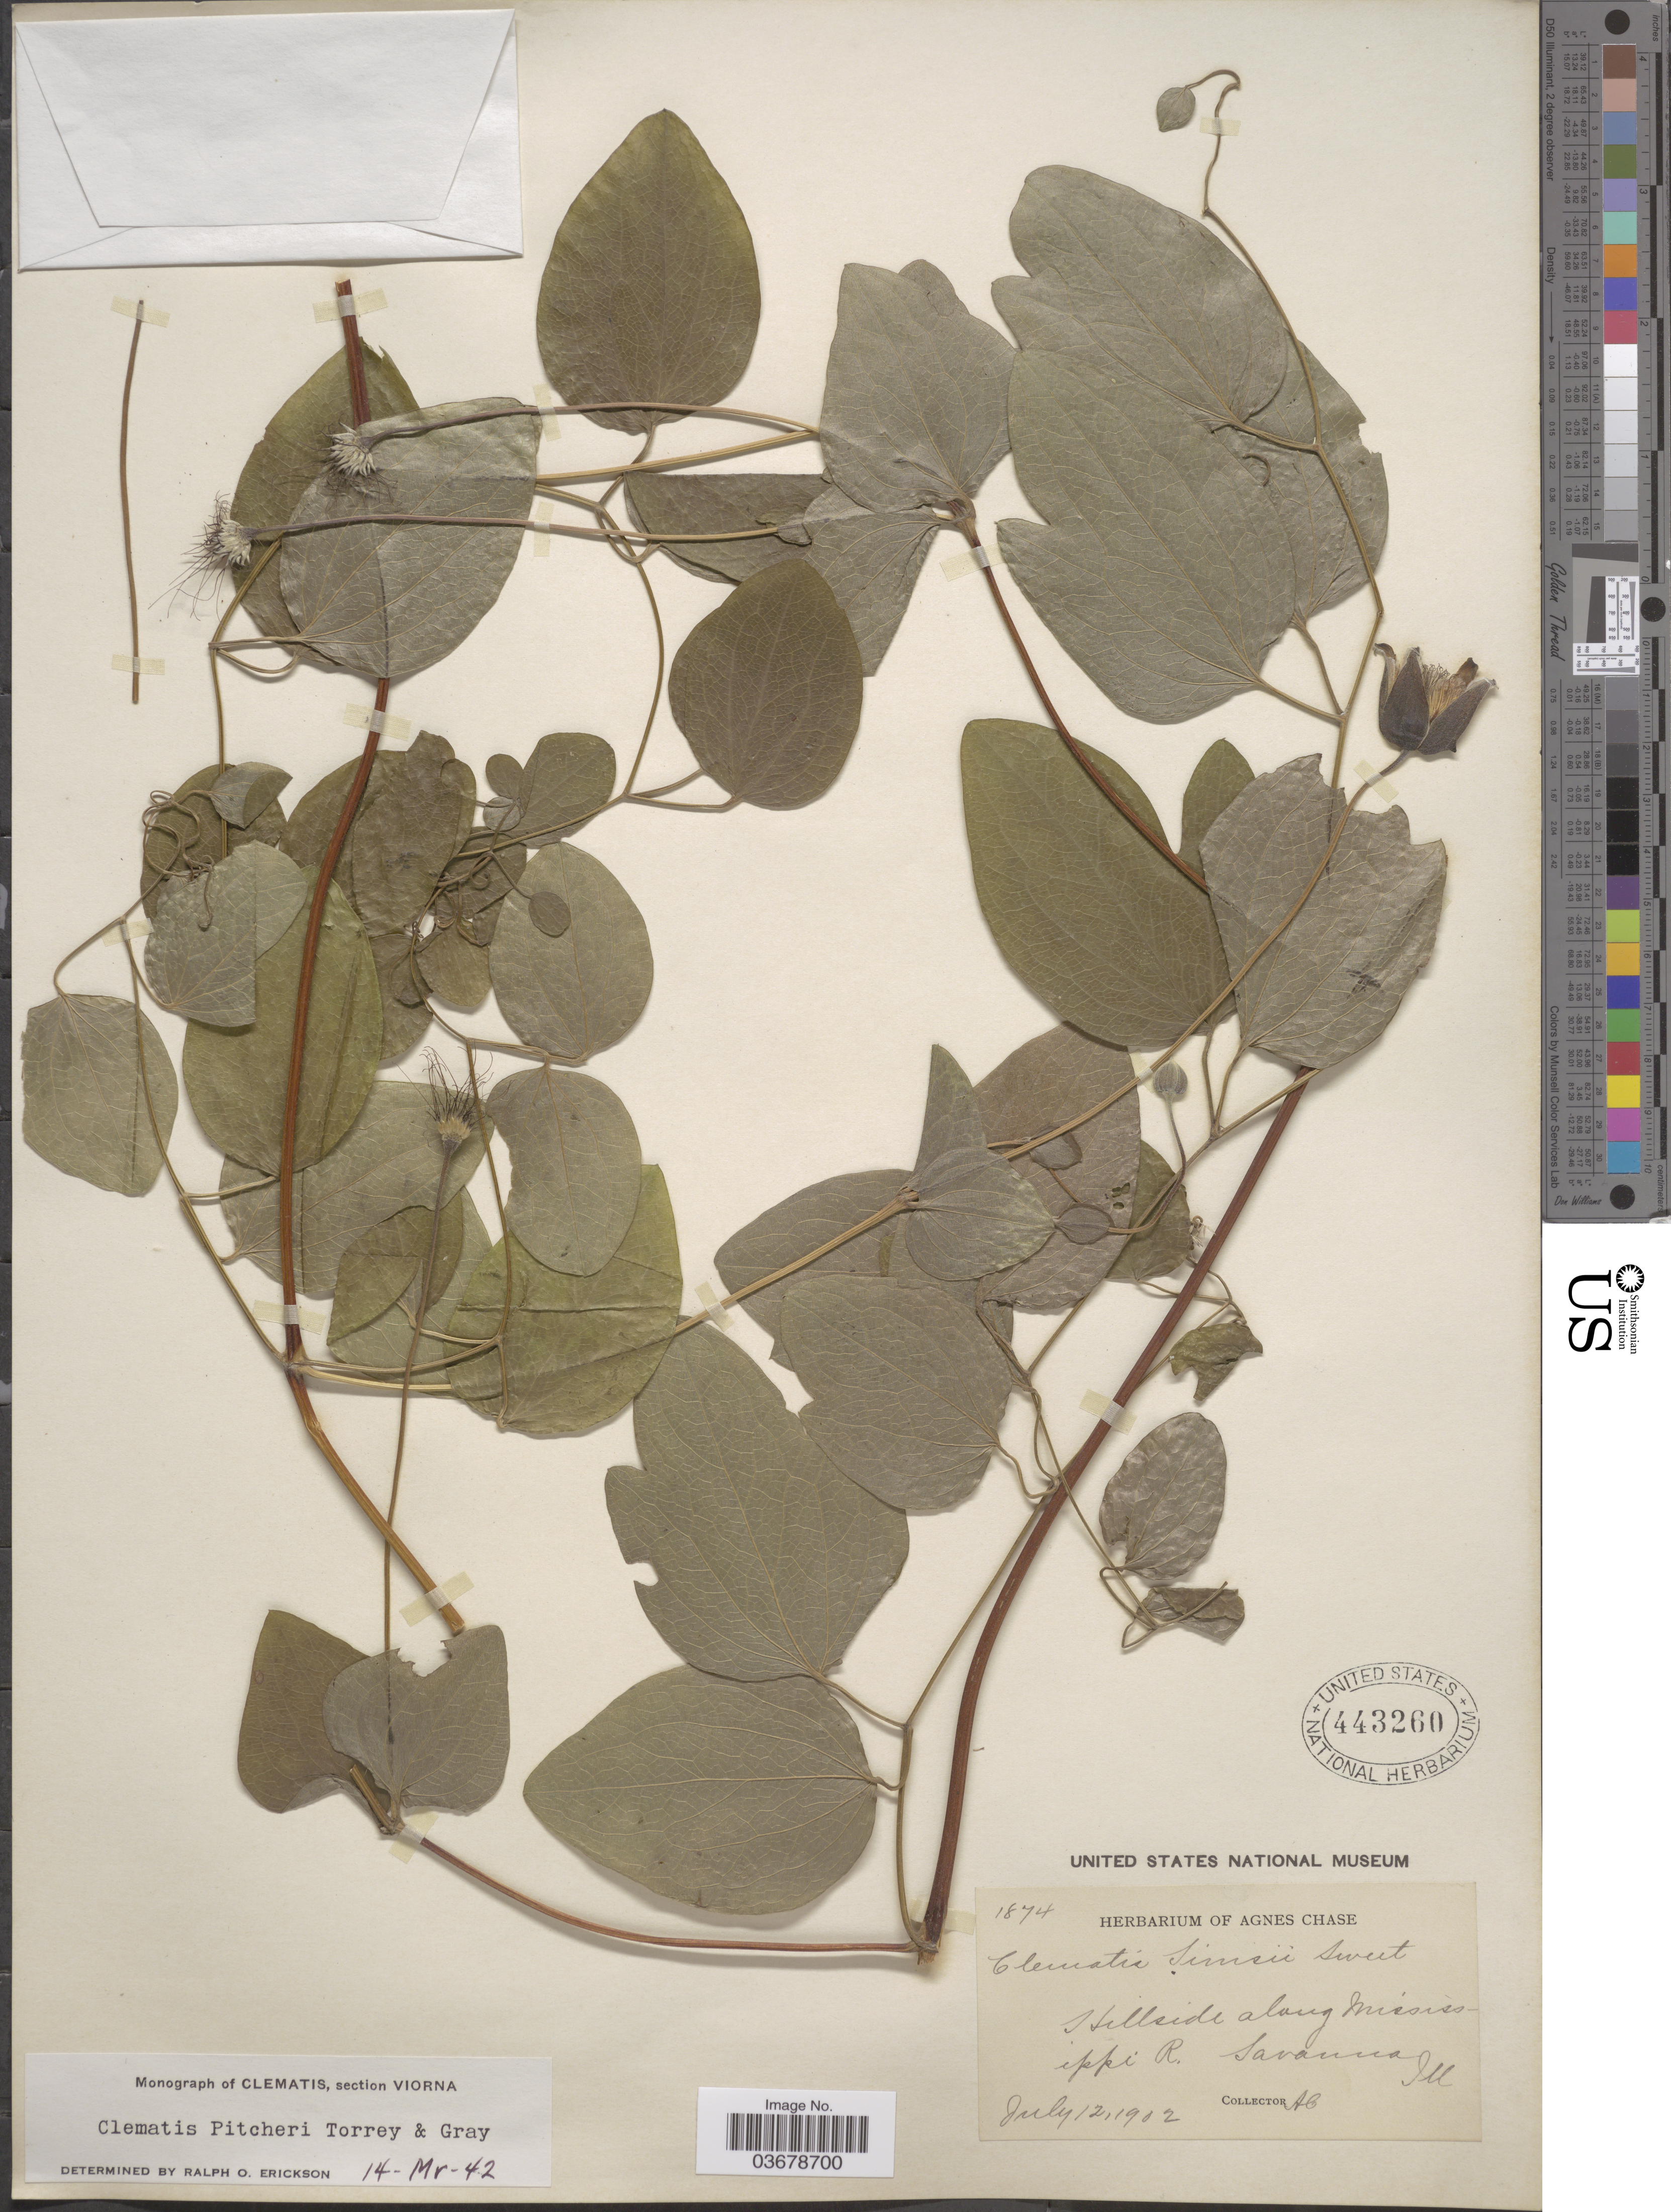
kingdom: Plantae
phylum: Tracheophyta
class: Magnoliopsida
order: Ranunculales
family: Ranunculaceae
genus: Clematis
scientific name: Clematis viorna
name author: L.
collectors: A. Purchase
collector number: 1874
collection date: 1902-07-12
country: United States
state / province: Illinois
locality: Hillside along Mississippi R. Savanna.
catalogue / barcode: US 443260